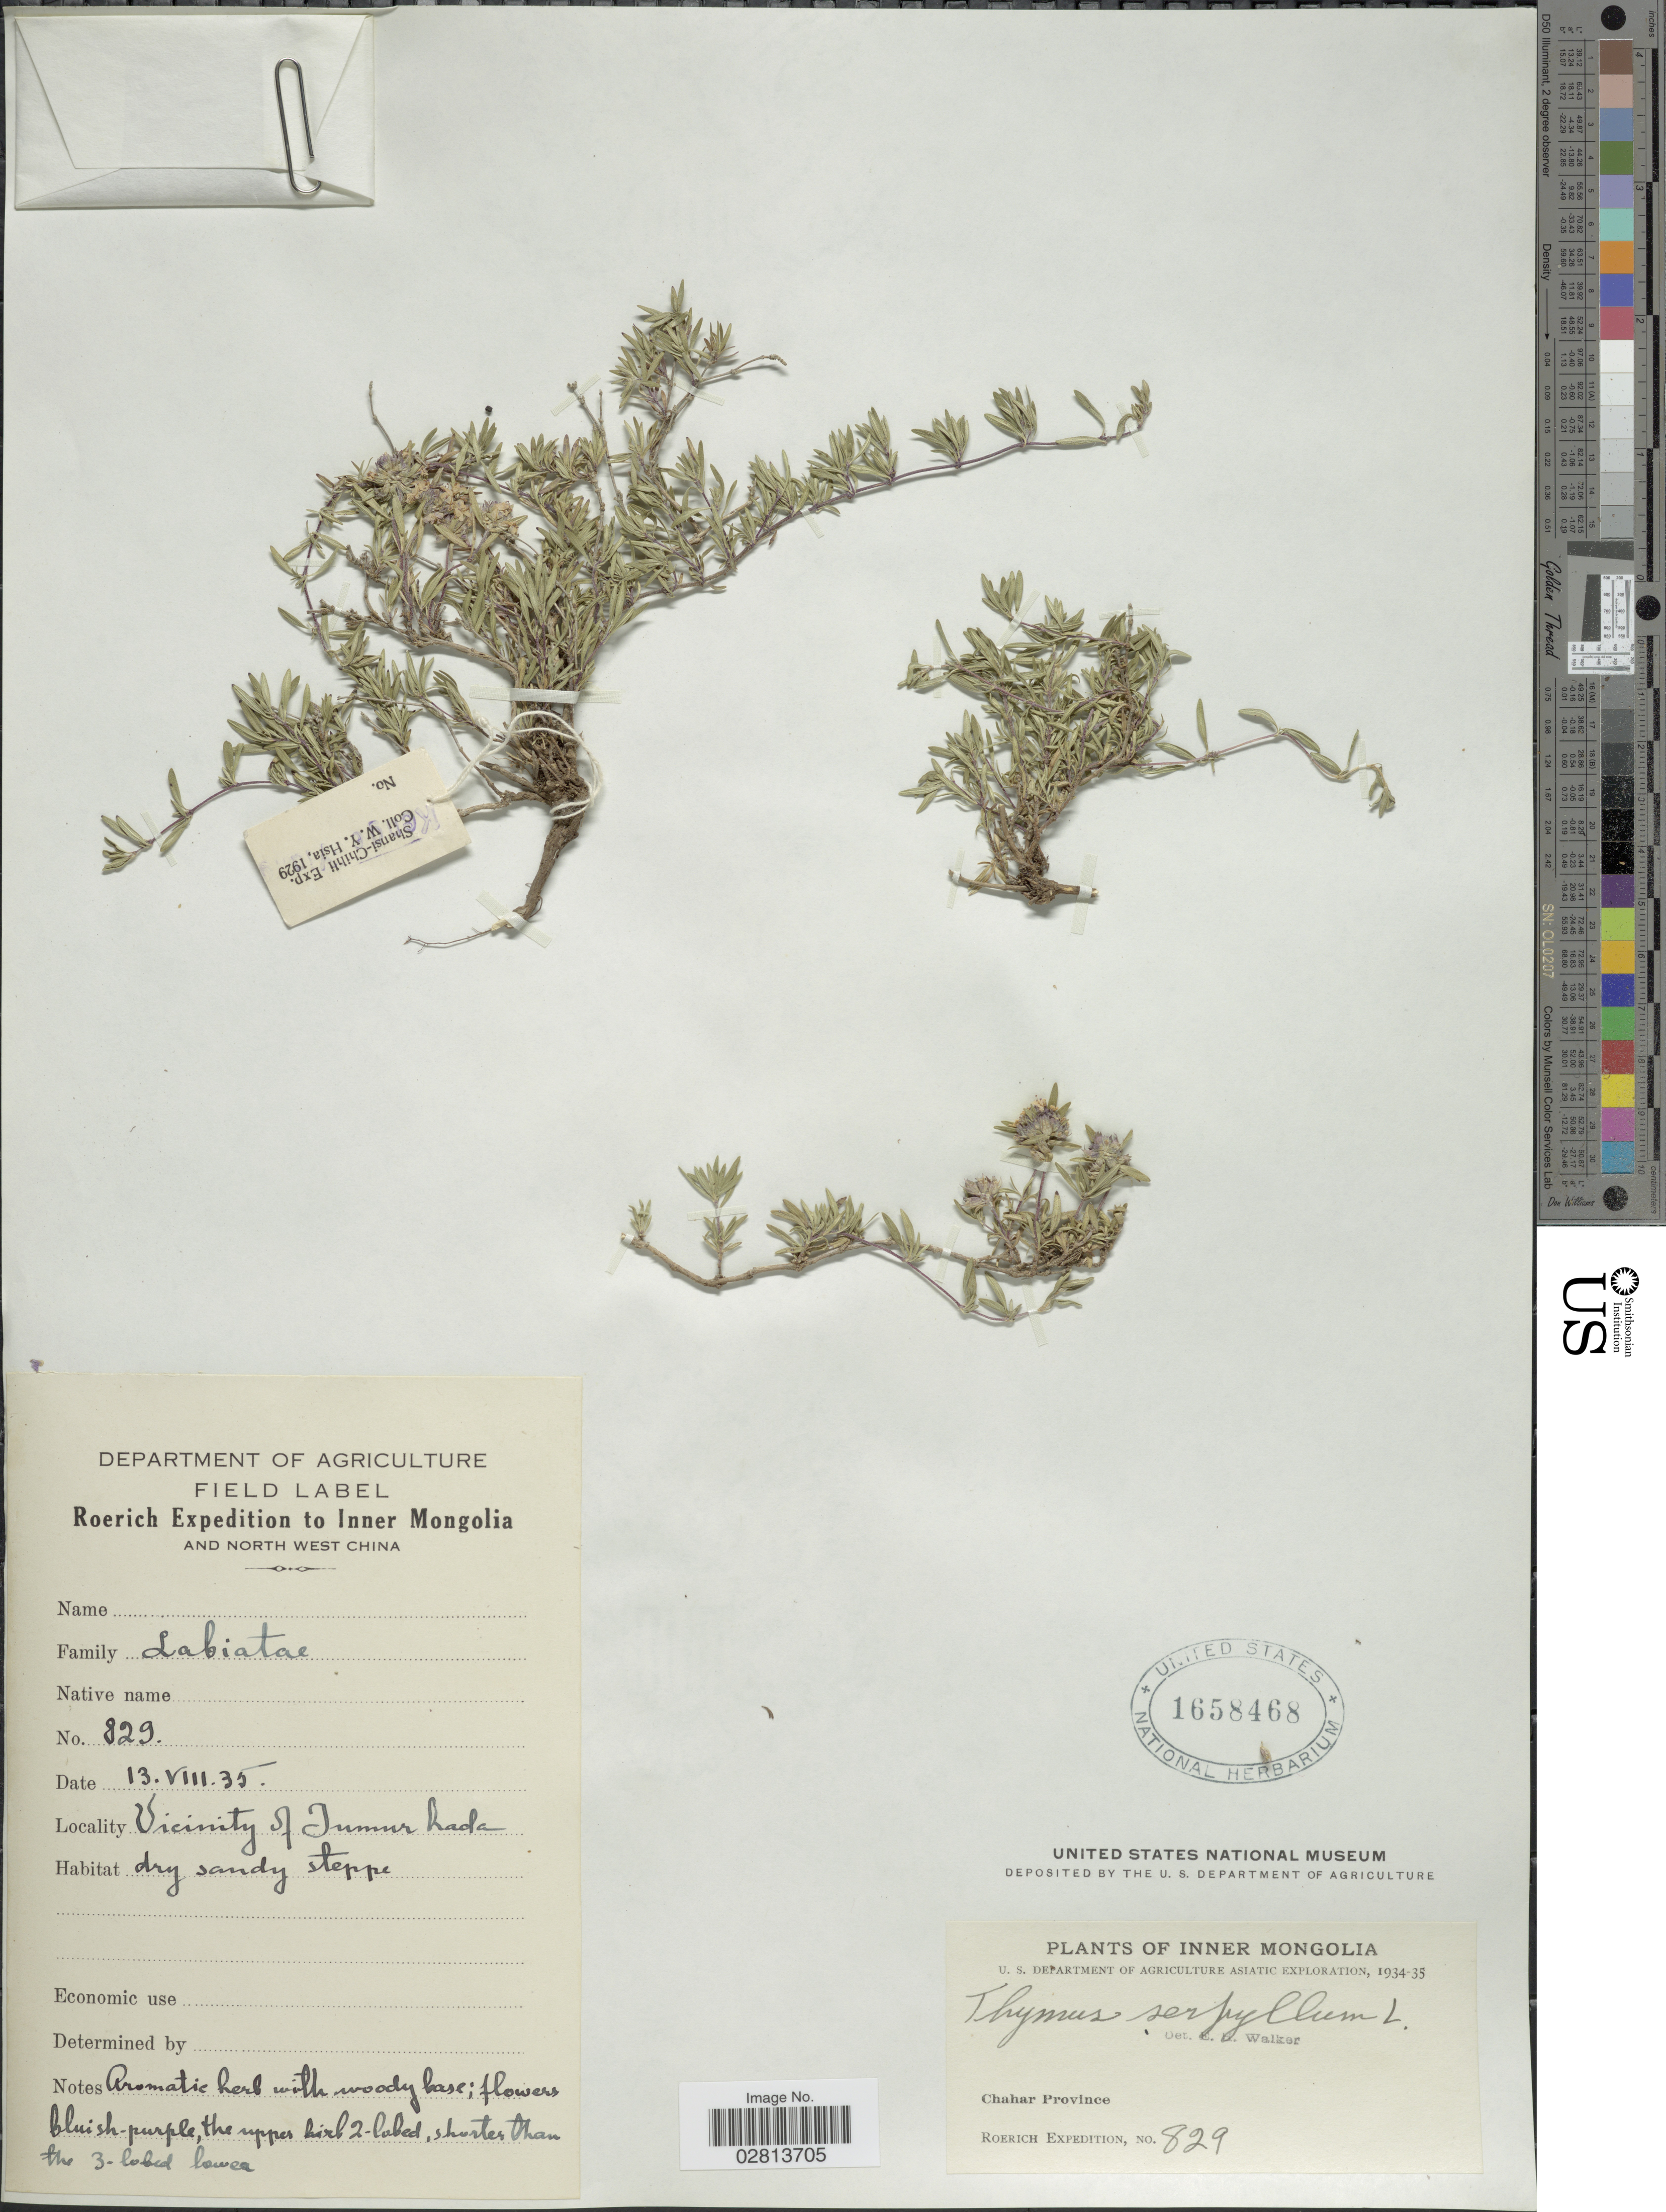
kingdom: Plantae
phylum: Tracheophyta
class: Magnoliopsida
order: Lamiales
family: Lamiaceae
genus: Thymus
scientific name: Thymus serpyllum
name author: L.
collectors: Roerich Expedition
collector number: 829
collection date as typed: Transcribed d/m/y: 13/8/35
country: China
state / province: Nei Monggol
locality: Inner Mongolia. Chahar Province. North West China. Vicinity of Jumur hada.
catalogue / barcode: US 1658468